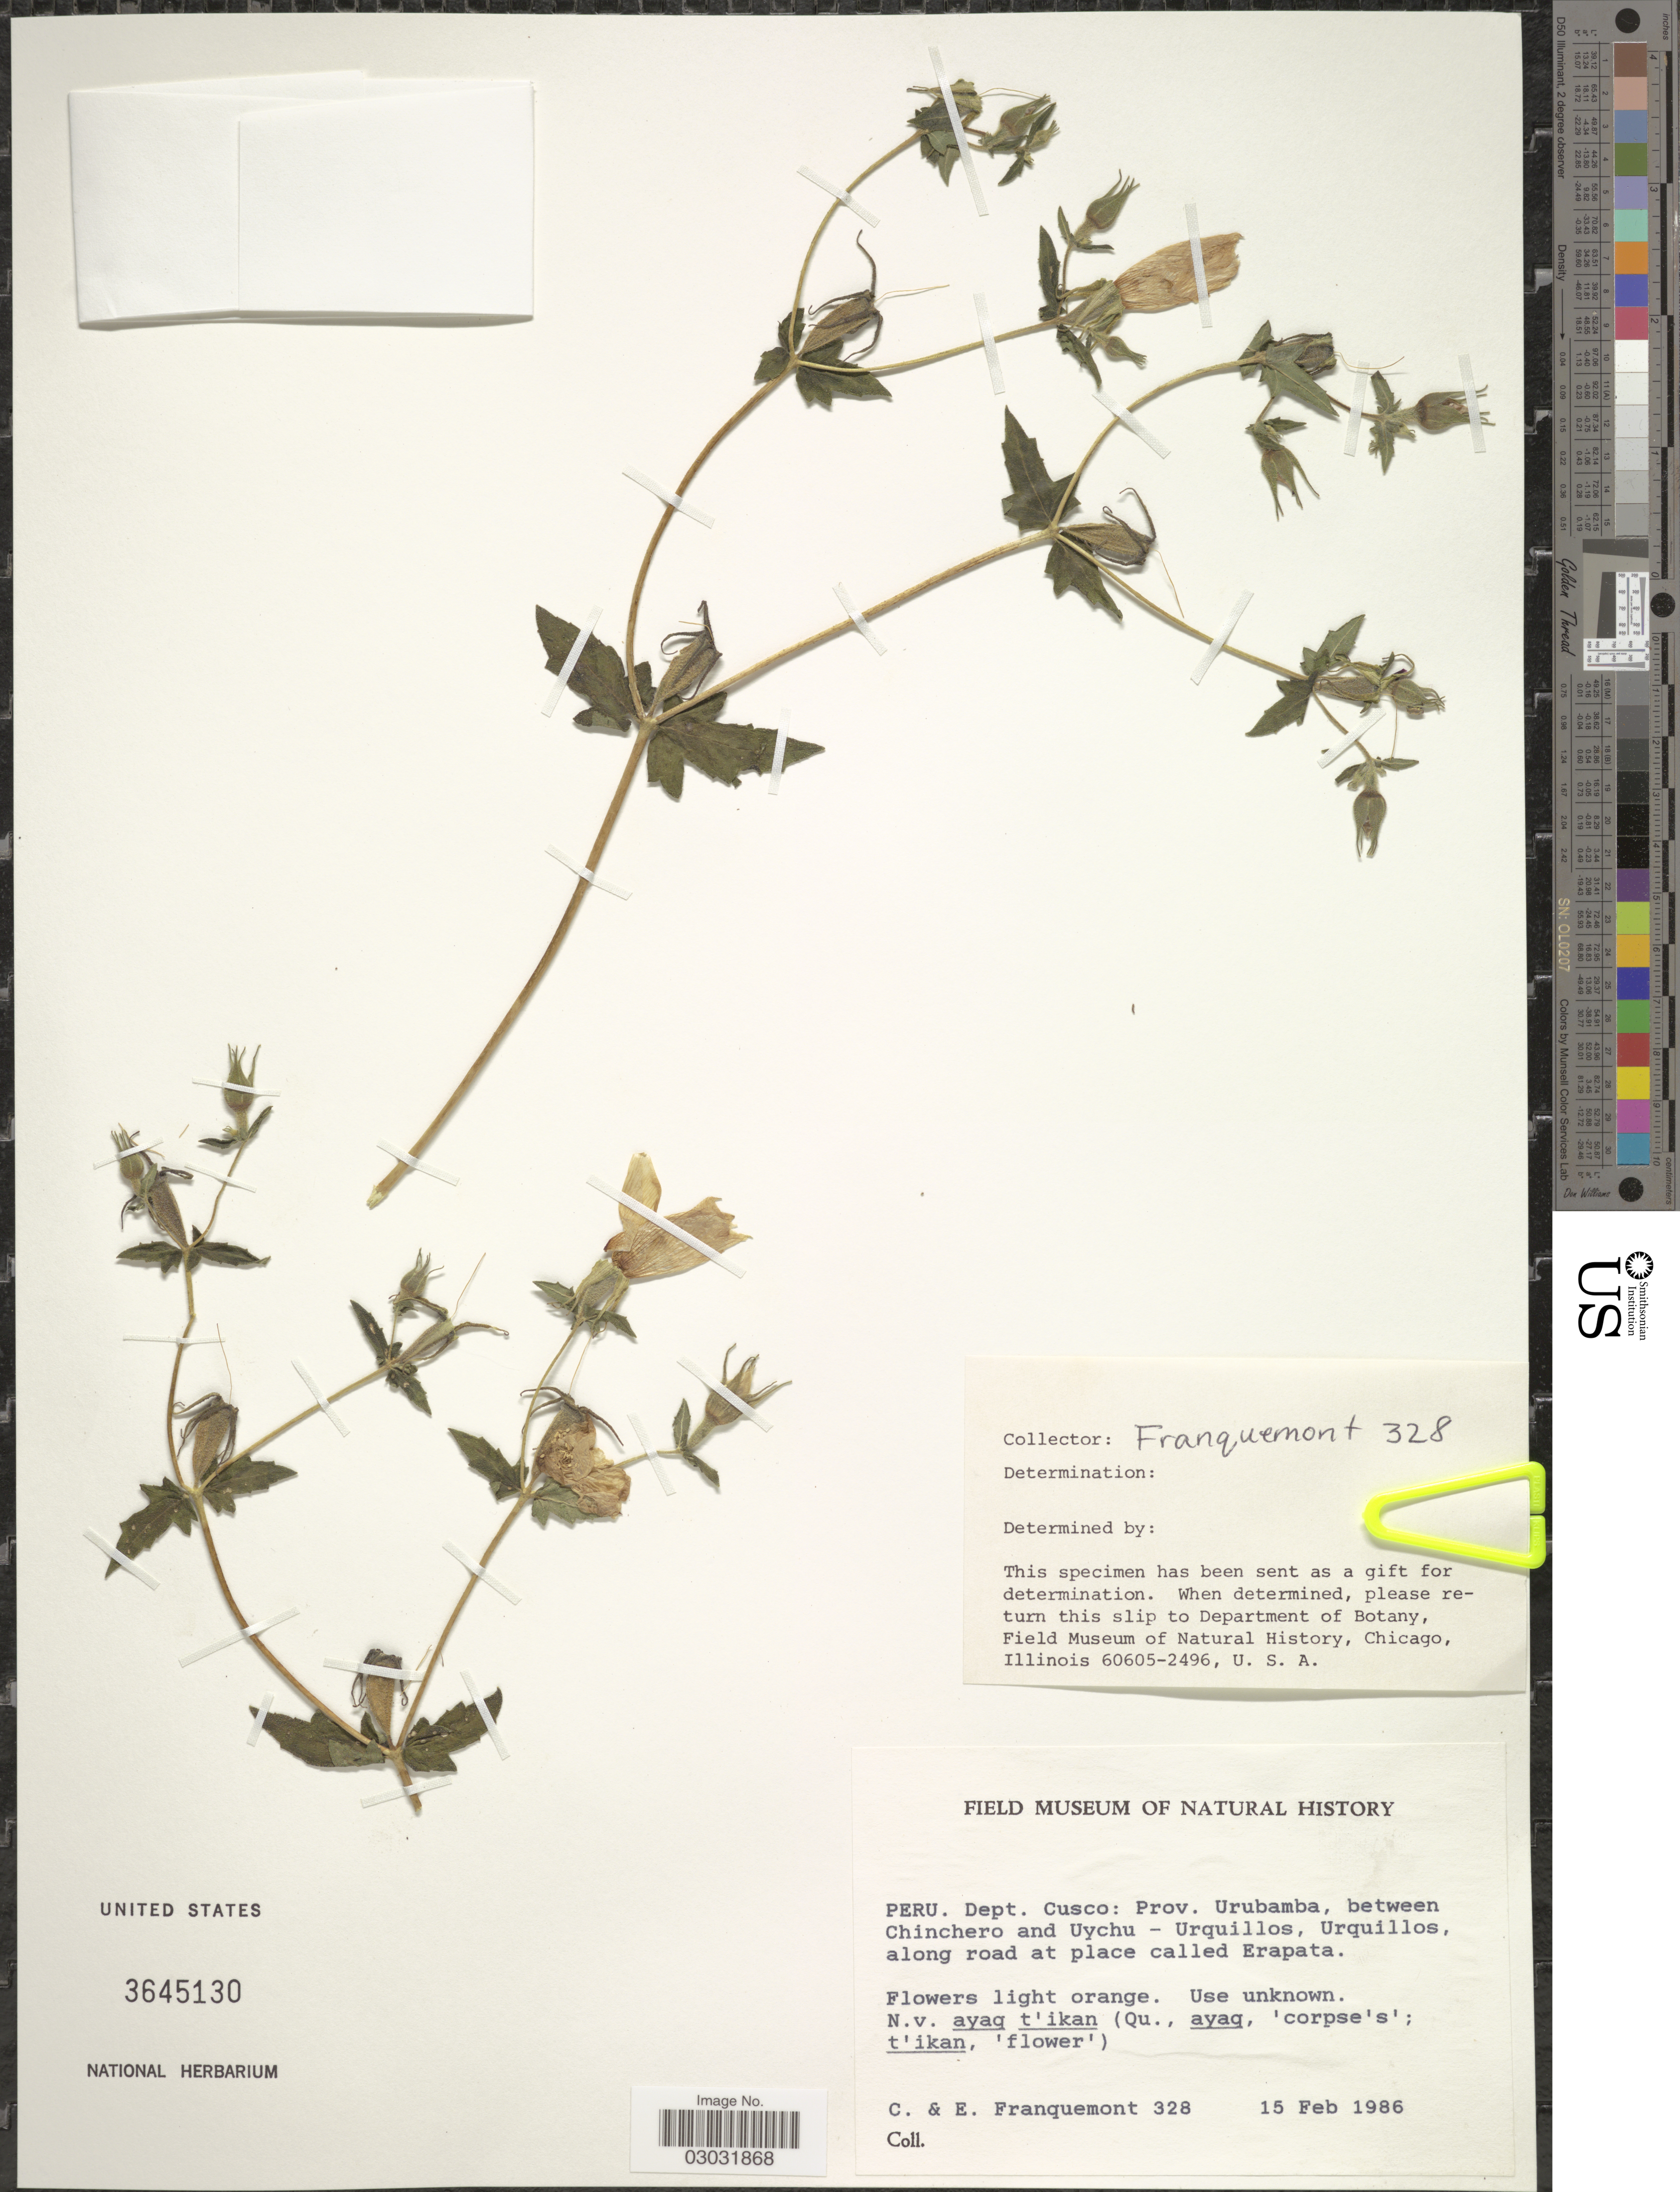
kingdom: Plantae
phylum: Tracheophyta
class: Magnoliopsida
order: Cornales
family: Loasaceae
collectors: C. Franquemont & E. Franquemont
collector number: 328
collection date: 1986-02-15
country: Peru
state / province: Cusco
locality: Dept. Cusco: Prov. Urubamba, between Chinchero and Uychu - Urquillos, Urquillos, along road at place called Erapata.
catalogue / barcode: US 3645130